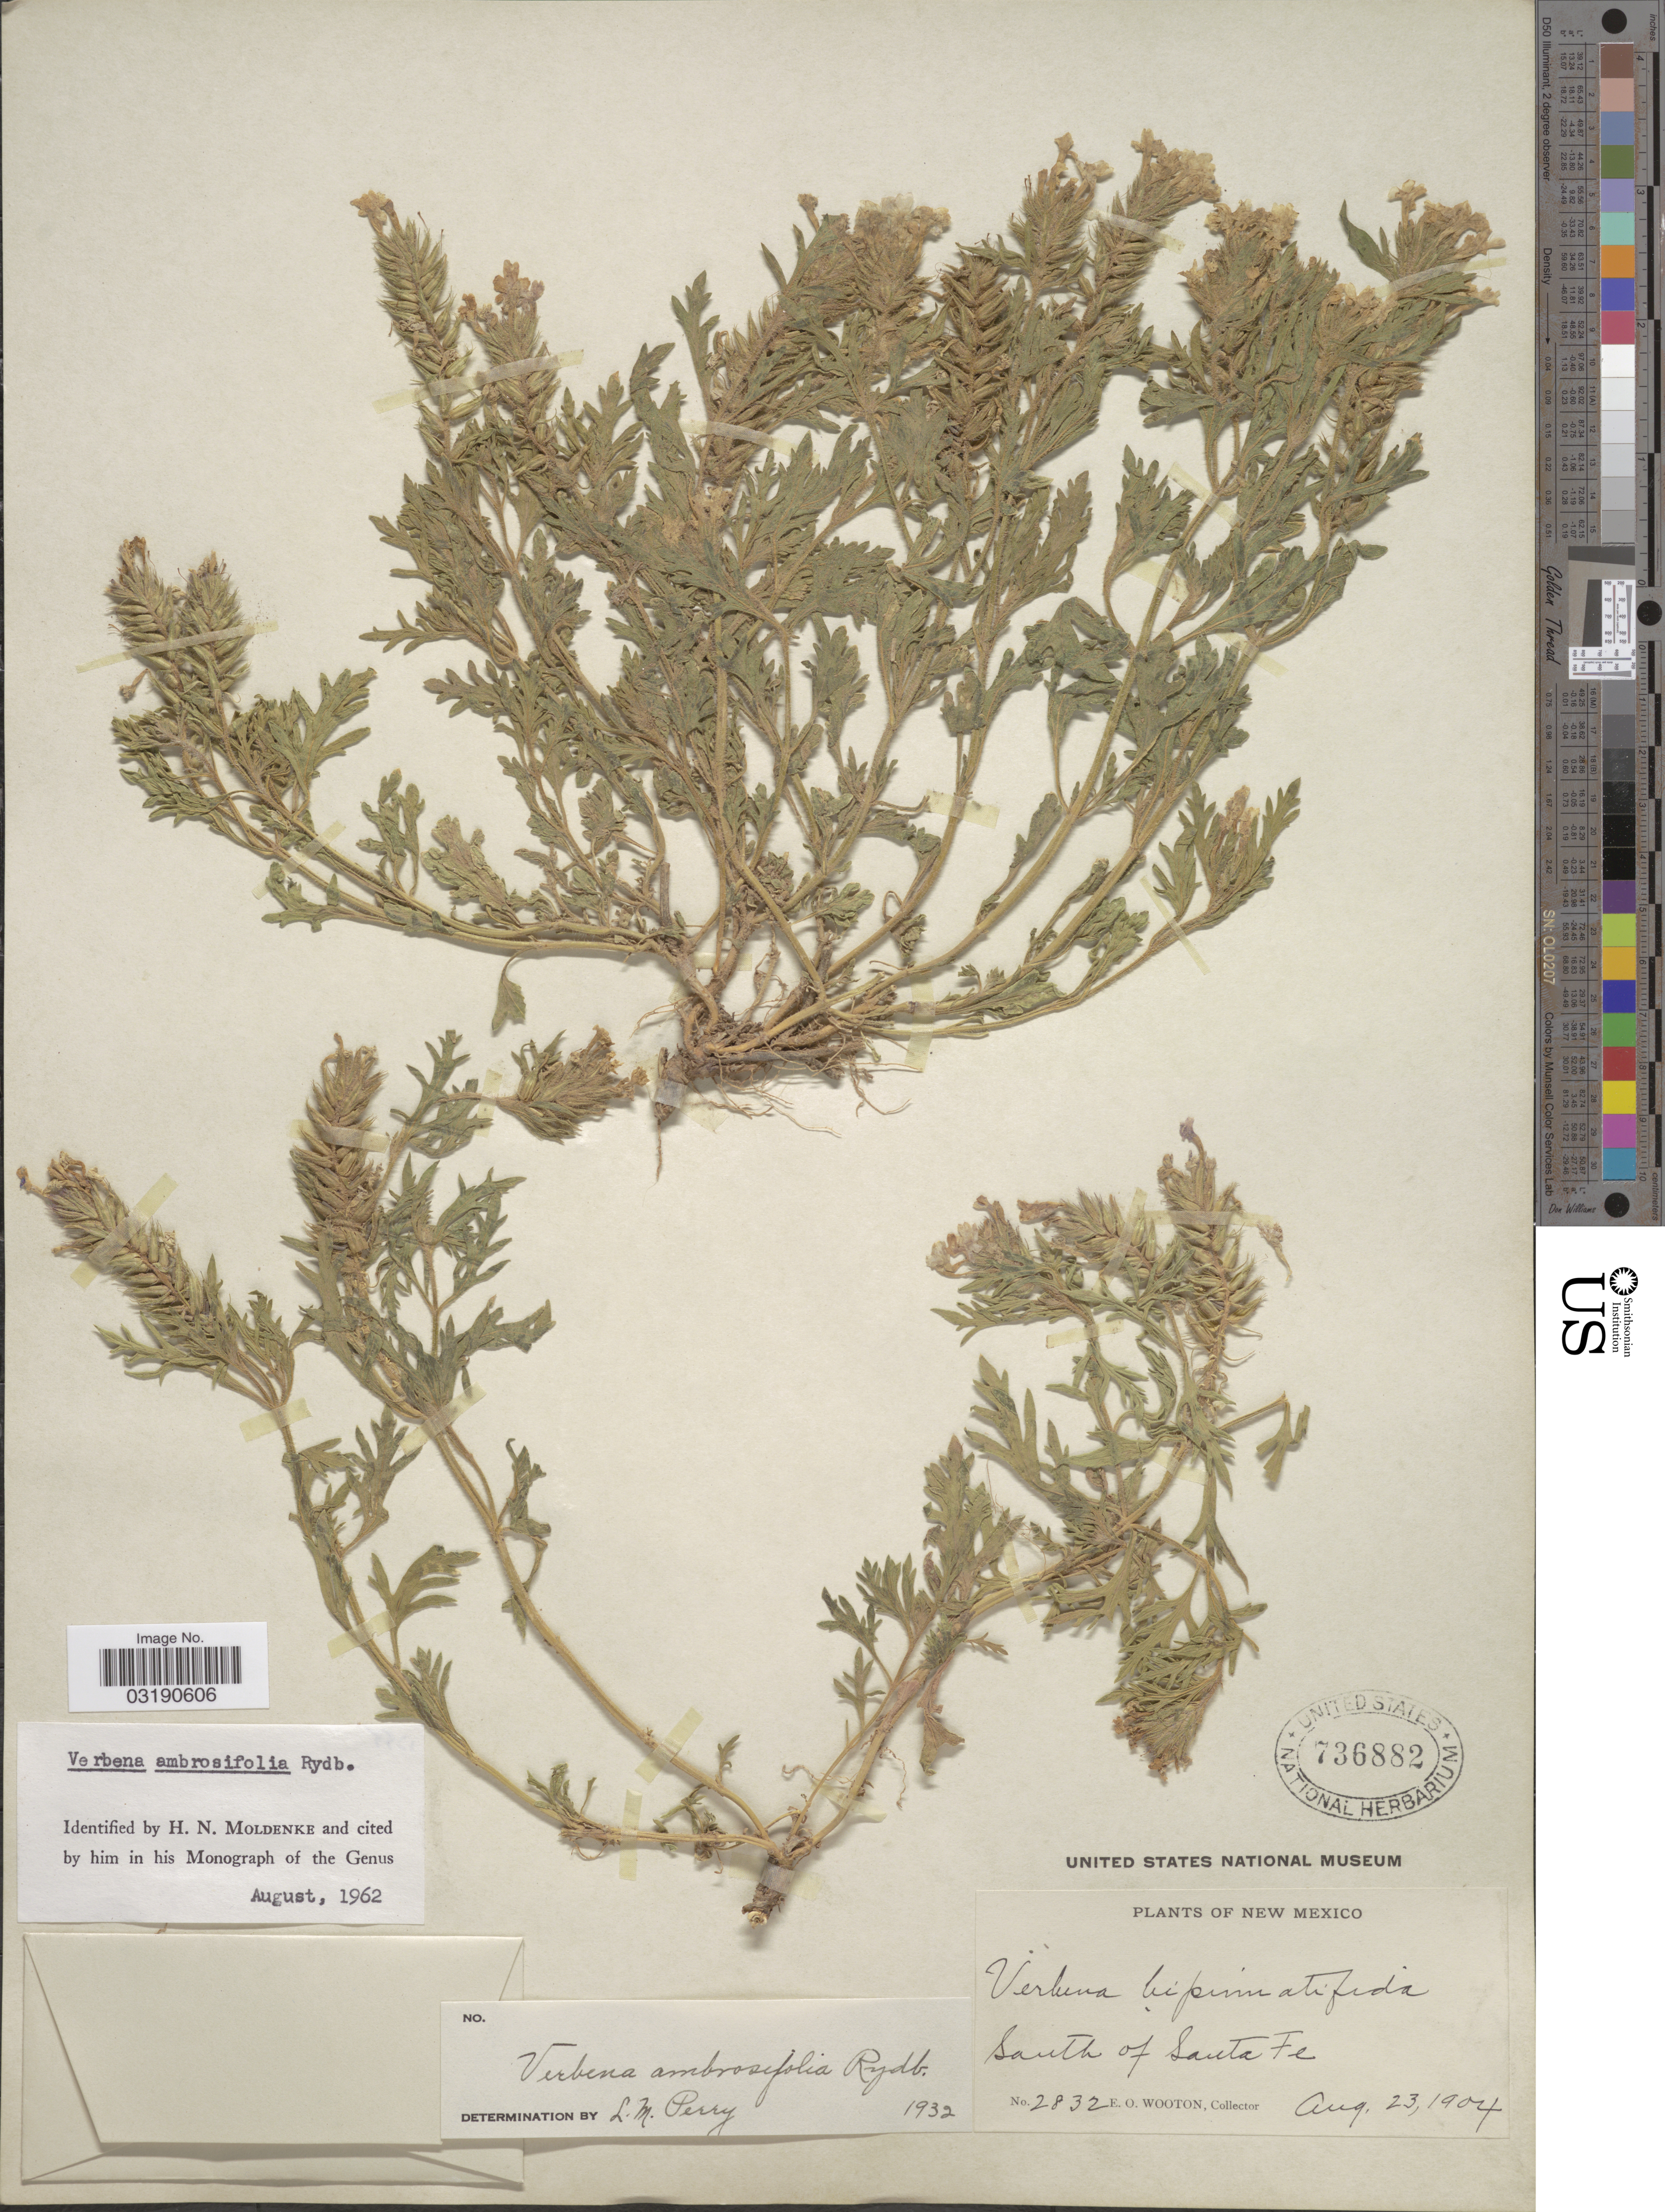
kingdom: Plantae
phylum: Tracheophyta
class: Magnoliopsida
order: Lamiales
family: Verbenaceae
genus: Verbena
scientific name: Verbena ambrosiifolia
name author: Rydb. ex Small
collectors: E. O. Wooton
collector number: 2832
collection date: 1904-08-23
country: United States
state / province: New Mexico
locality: South of Santa Fe.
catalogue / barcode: US 736882